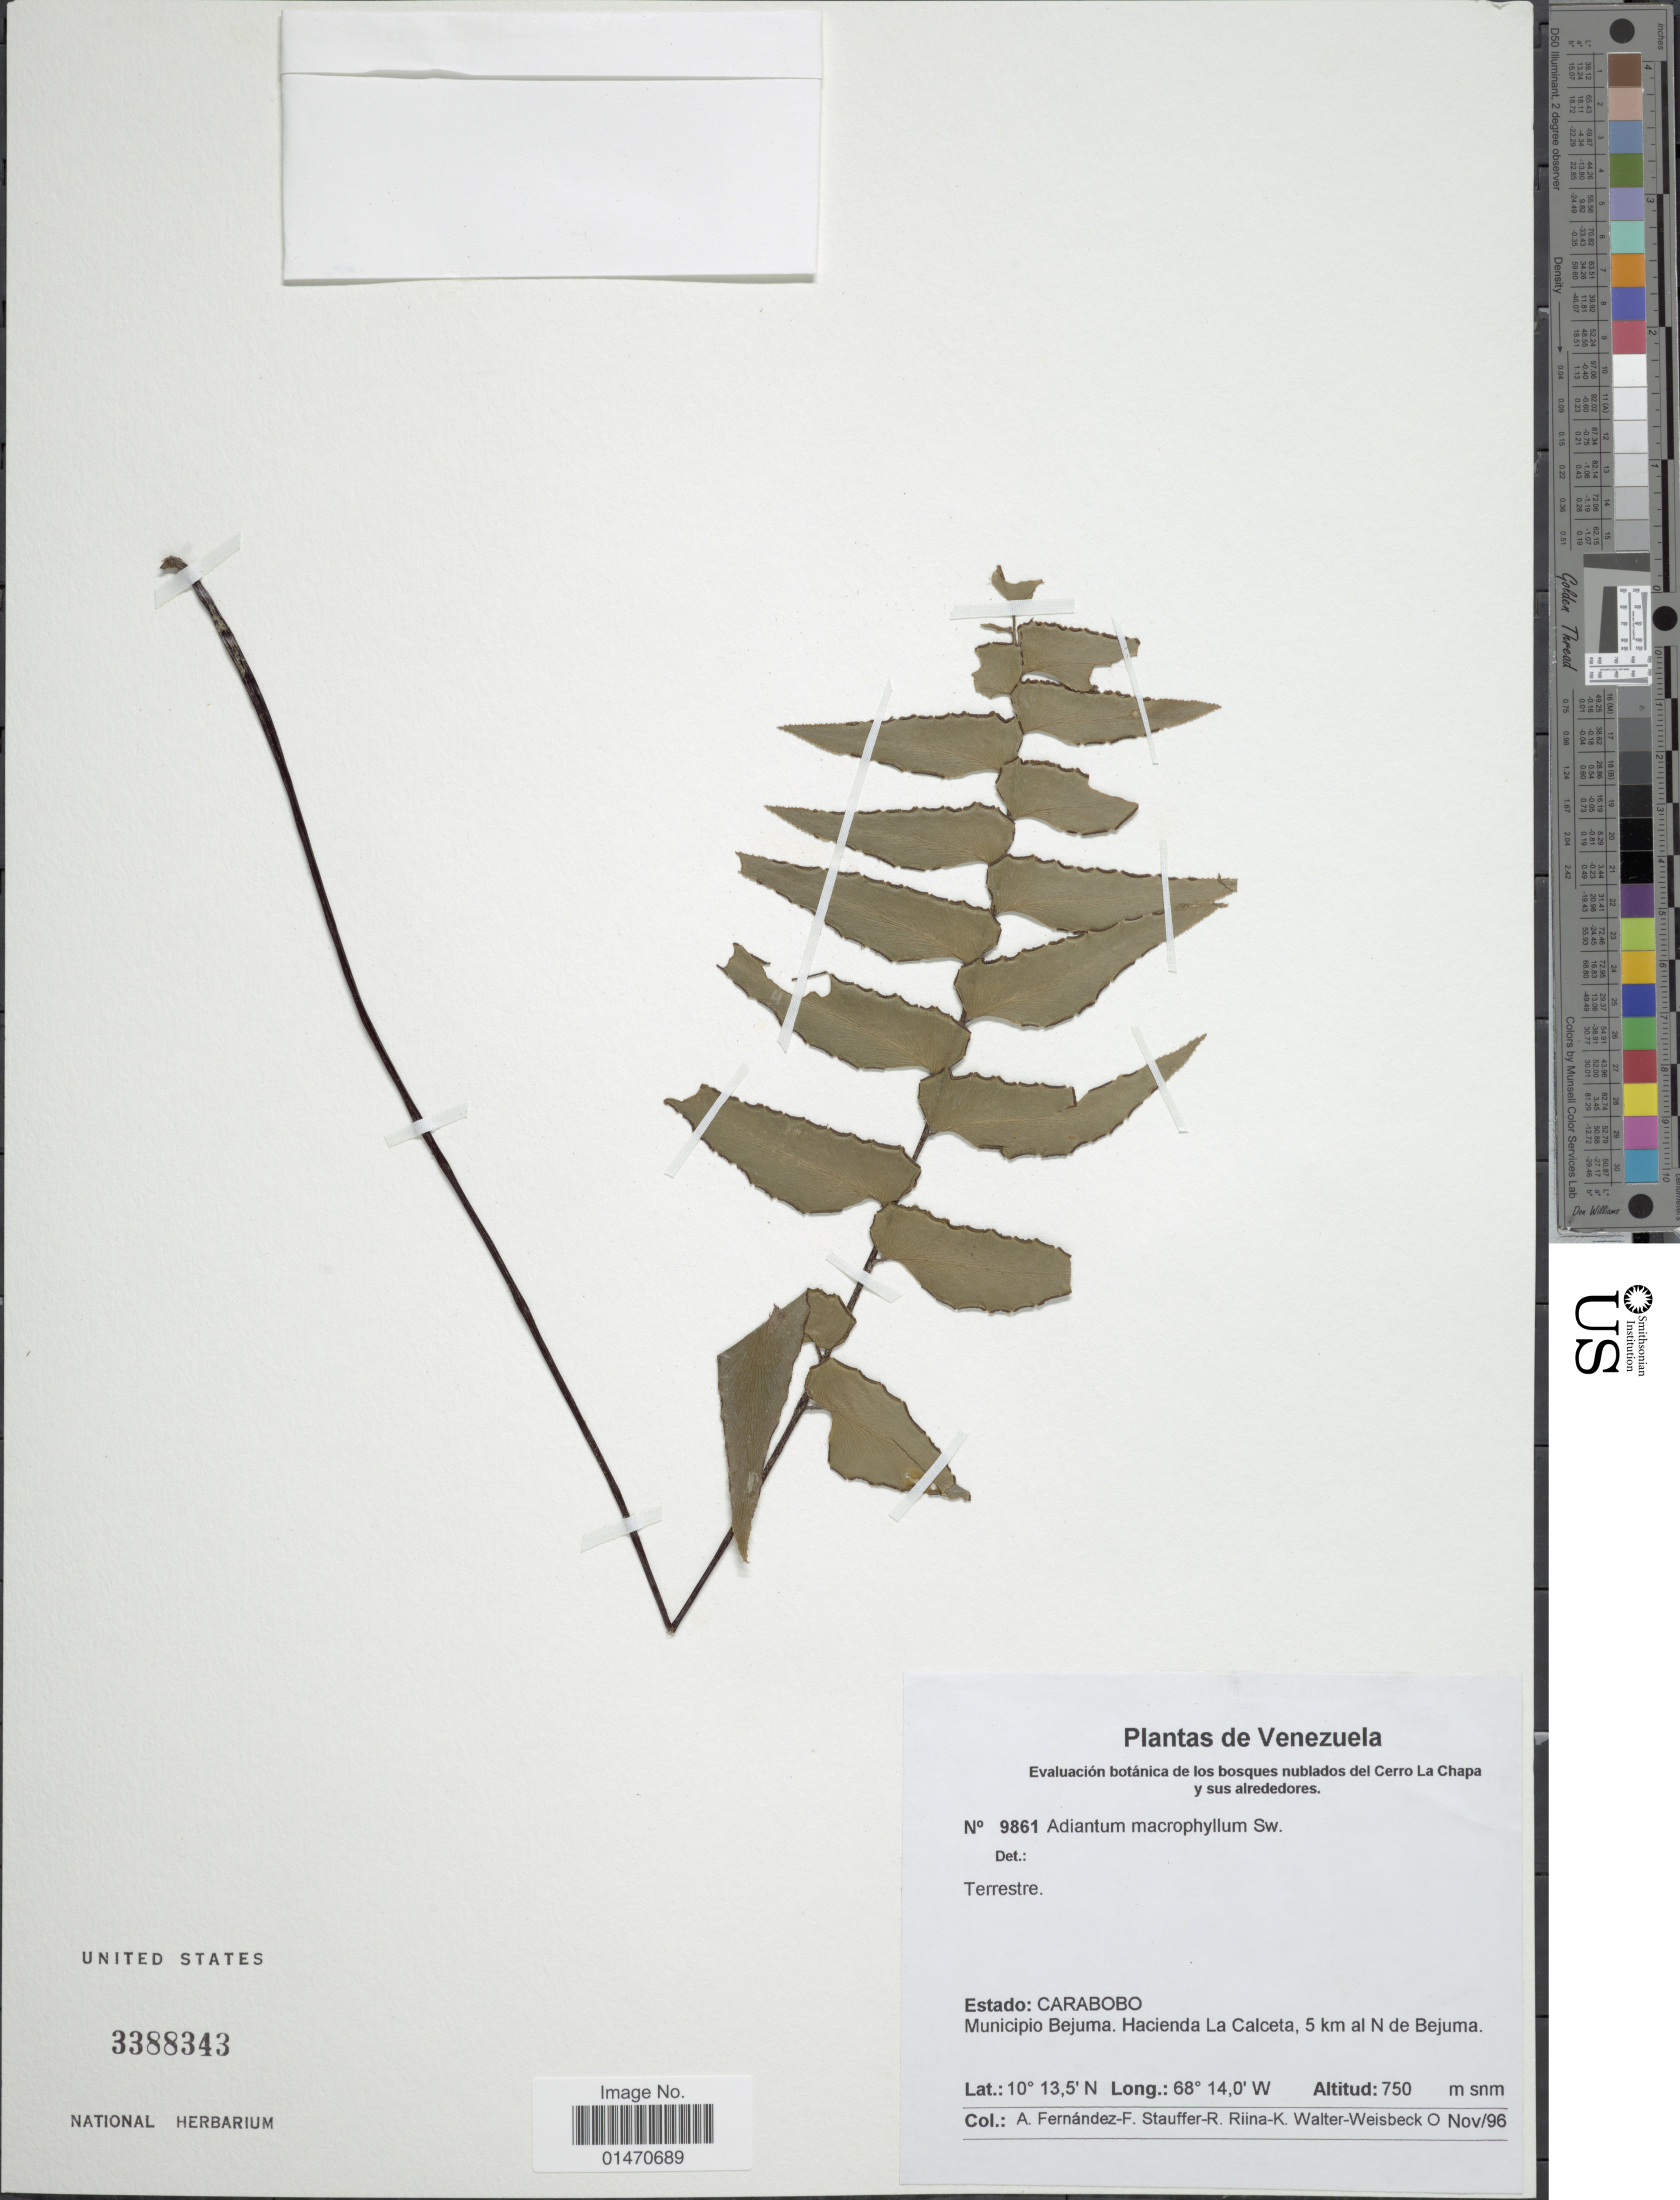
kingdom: Plantae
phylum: Tracheophyta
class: Polypodiopsida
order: Polypodiales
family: Pteridaceae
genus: Adiantum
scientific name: Adiantum macrophyllum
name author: Sw.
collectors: A. Fernández F., R. Stauffer, R. Riina & K. Walter-Weisbeck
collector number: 9861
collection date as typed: Transcribed d/m/y: /11/96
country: Venezuela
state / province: Carabobo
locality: Estado: Carabobo, Municipio Bejuma, Hacienda La Calceta, 5km al N de Bejuma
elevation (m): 750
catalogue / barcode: US 3388343